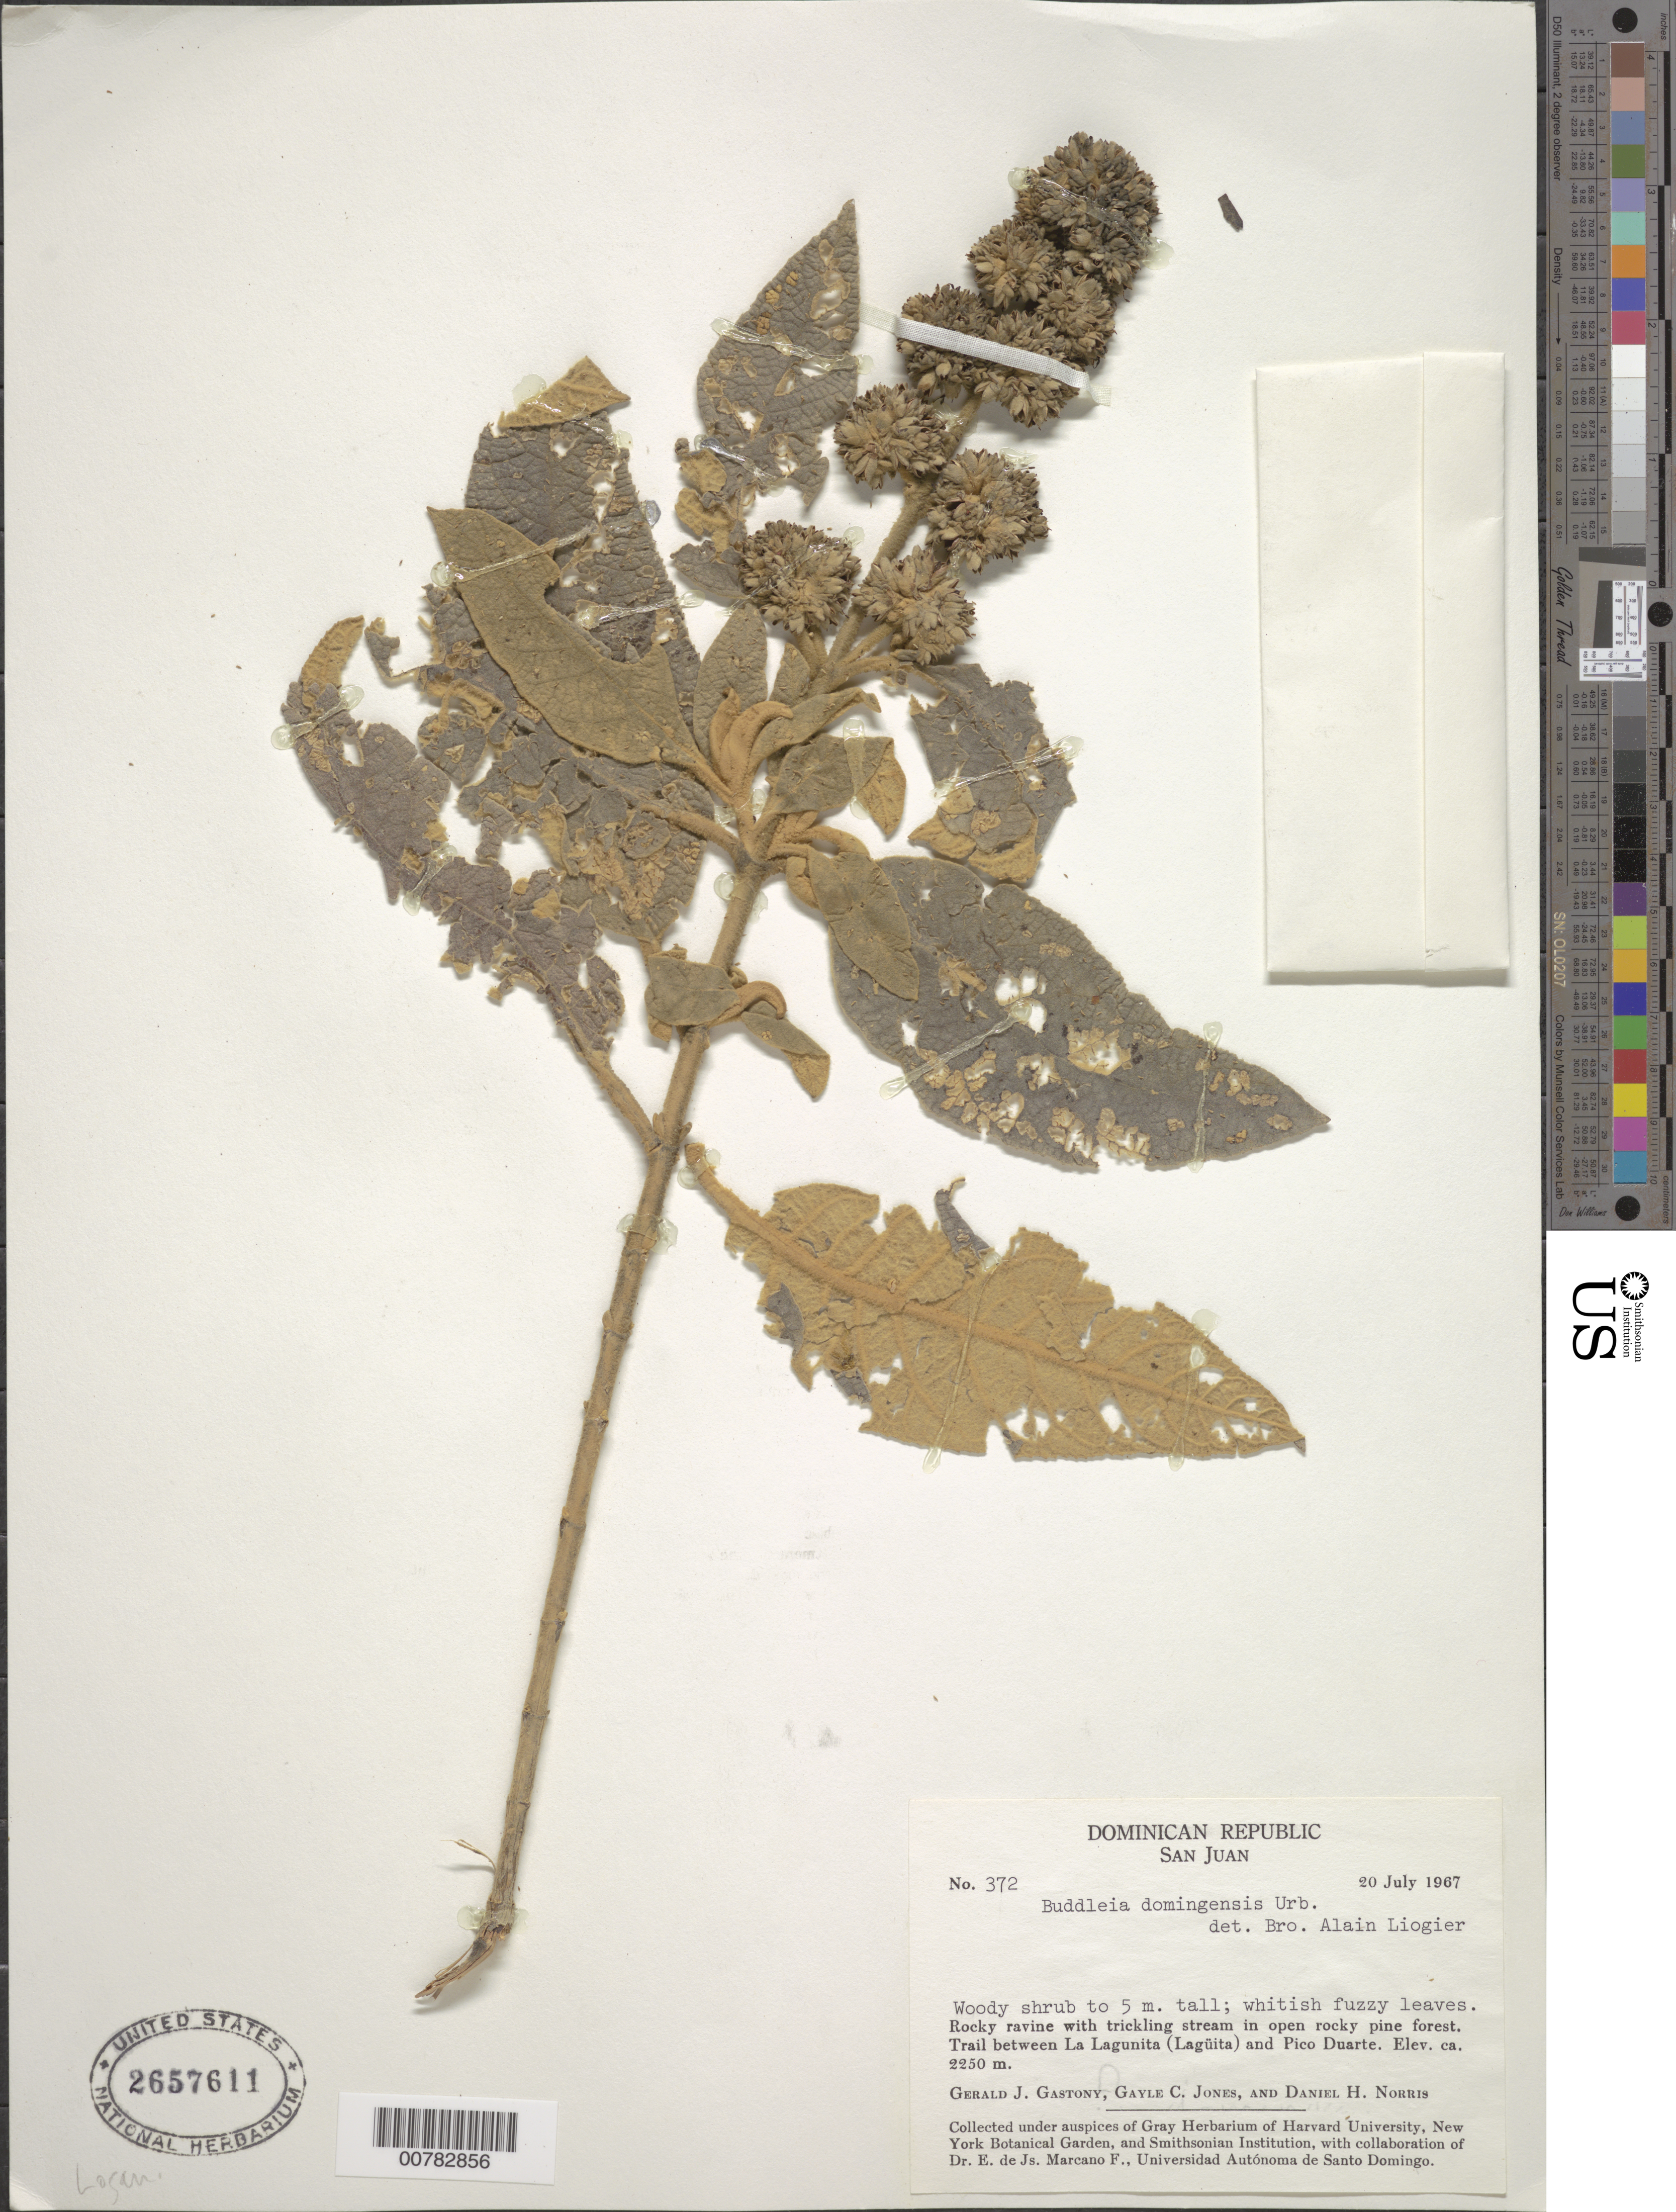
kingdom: Plantae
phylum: Tracheophyta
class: Magnoliopsida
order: Lamiales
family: Scrophulariaceae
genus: Buddleja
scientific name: Buddleja domingensis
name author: Urb.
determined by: Liogier, Alain H.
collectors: G. Gastony, G. C. Jones & D. H. Norris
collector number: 372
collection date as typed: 20 Jul 1967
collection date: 1967-07-20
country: Dominican Republic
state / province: San Juan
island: Hispaniola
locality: Trail between La Lagunita (Lagüita) and Pico Duarte.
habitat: Rocky ravine with trickling stream in open rocky pine forest.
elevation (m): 2250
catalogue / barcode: US 2657611